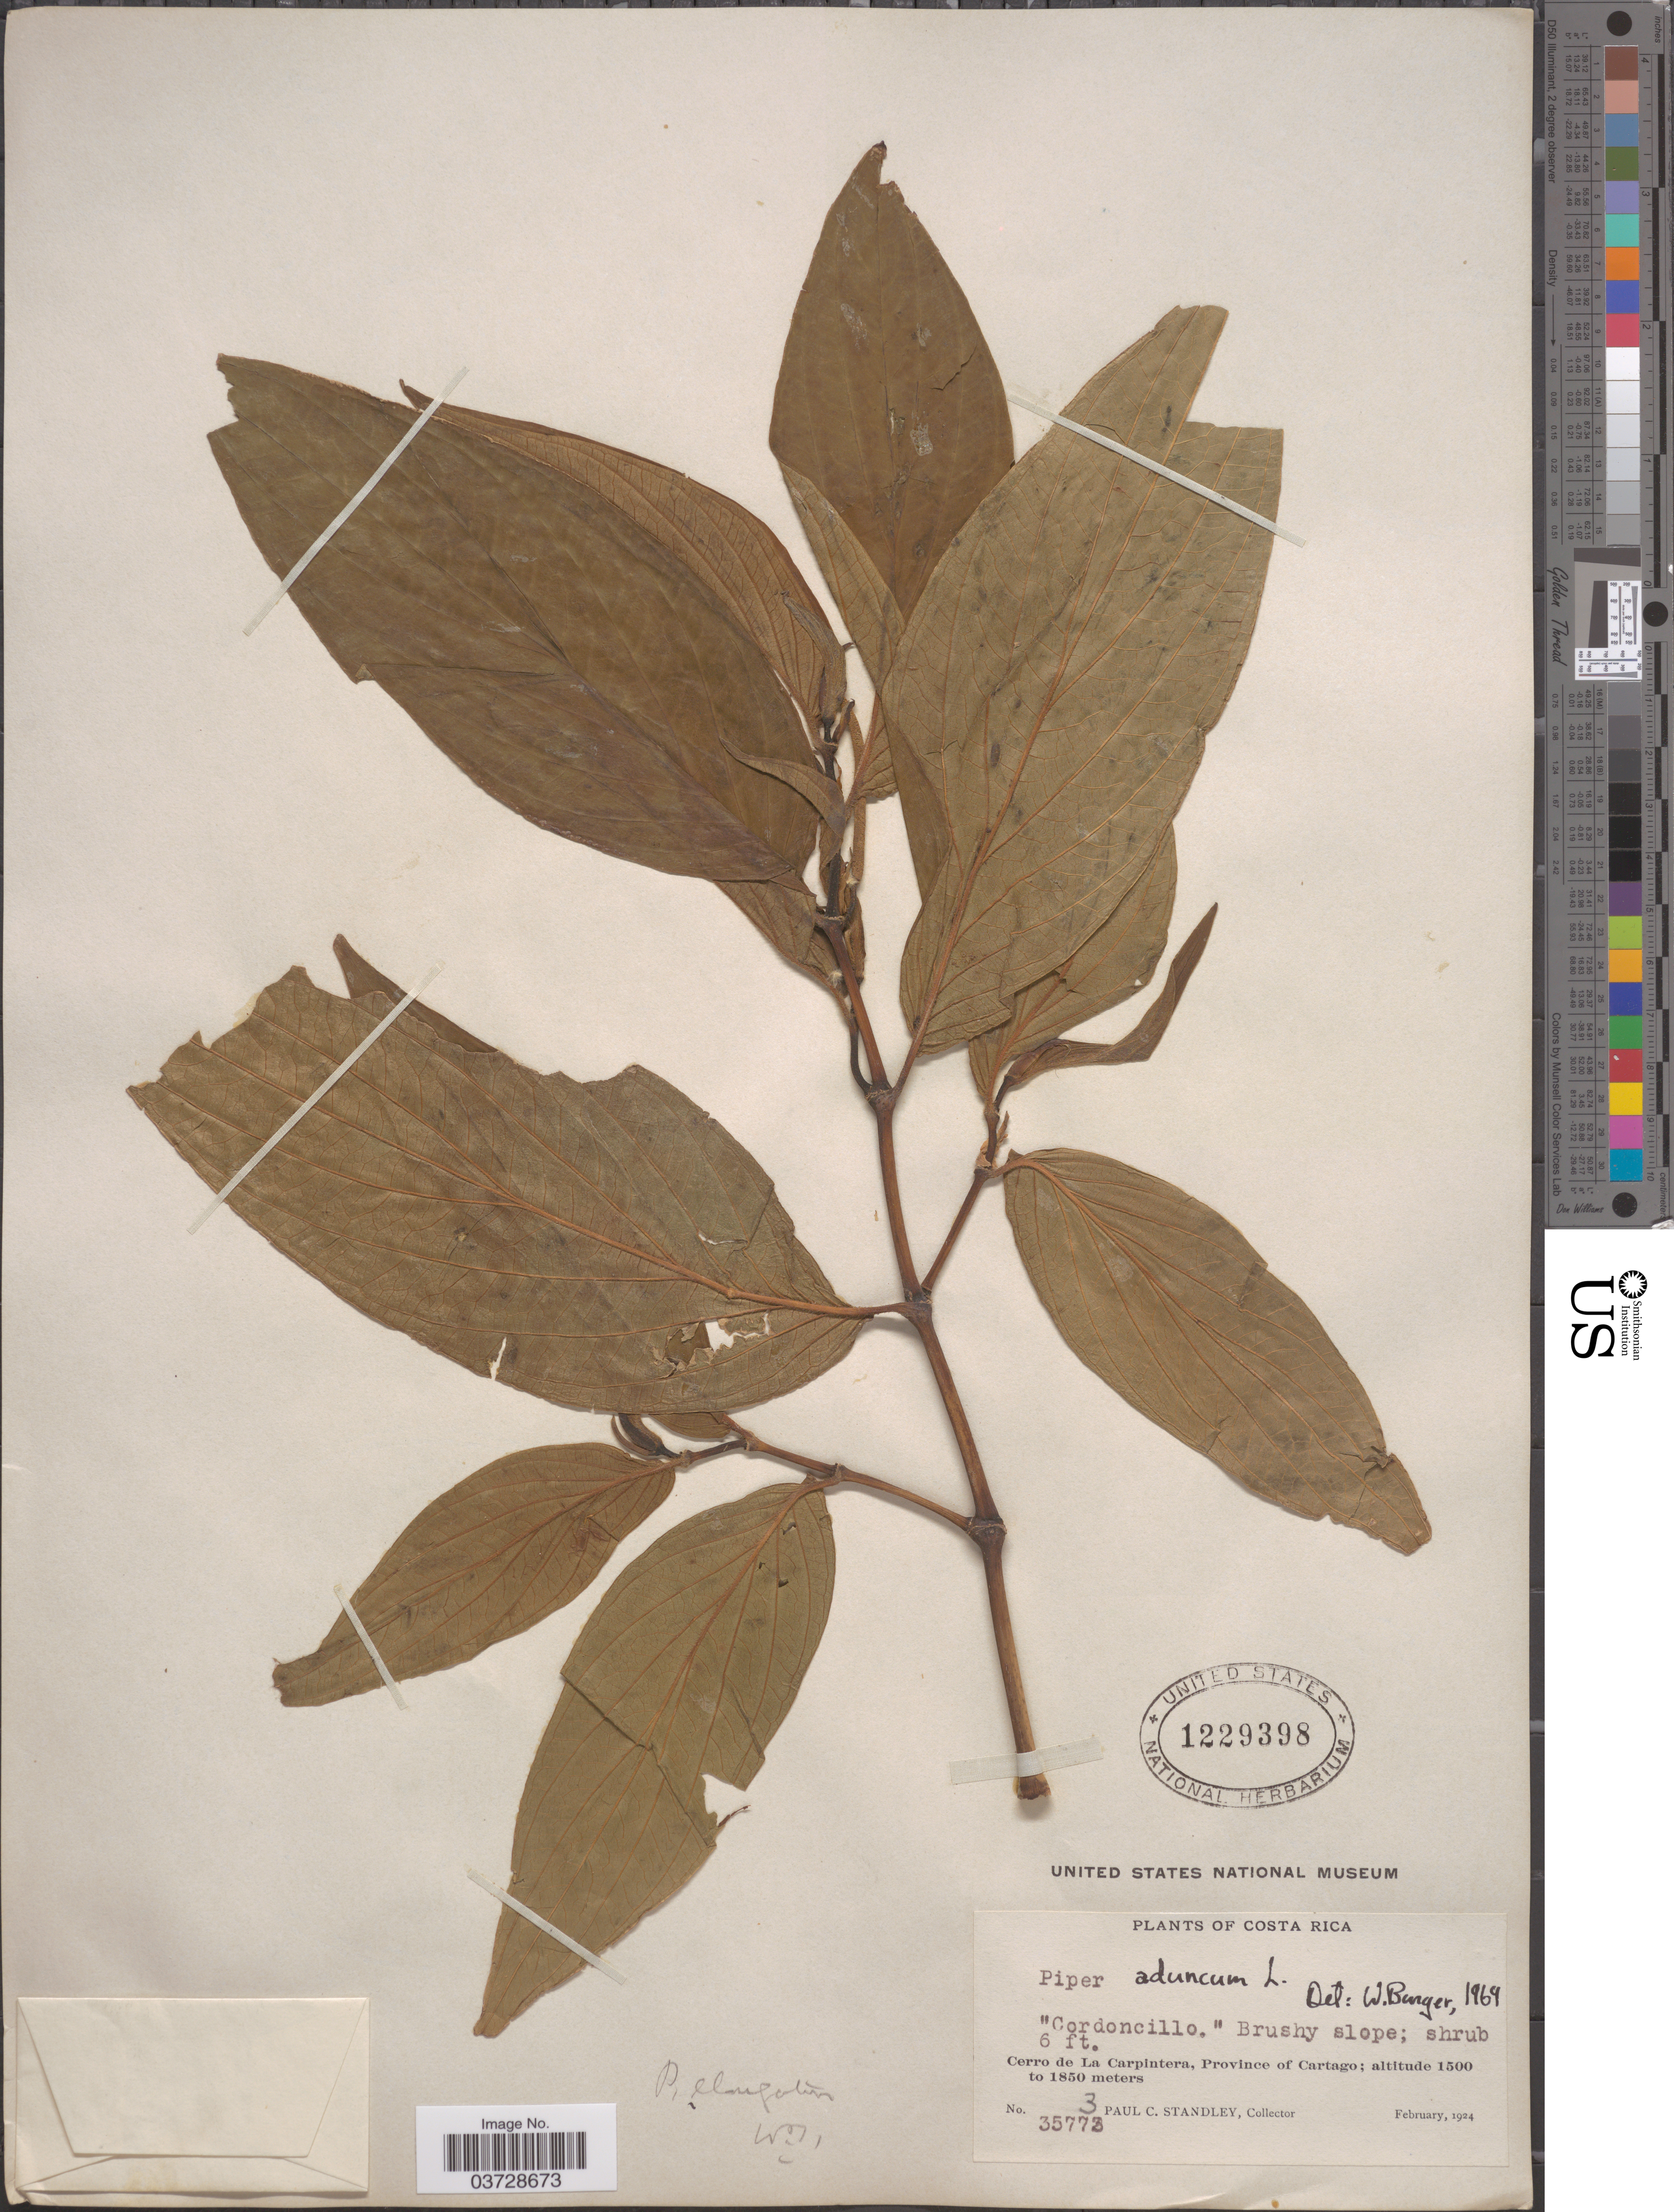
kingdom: Plantae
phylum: Tracheophyta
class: Magnoliopsida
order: Piperales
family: Piperaceae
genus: Piper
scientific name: Piper aduncum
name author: L.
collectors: P. C. Standley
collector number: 15773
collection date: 1924-02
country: Costa Rica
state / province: Cartago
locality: Cerro de La Carpintera.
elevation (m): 1500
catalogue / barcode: US 1229398